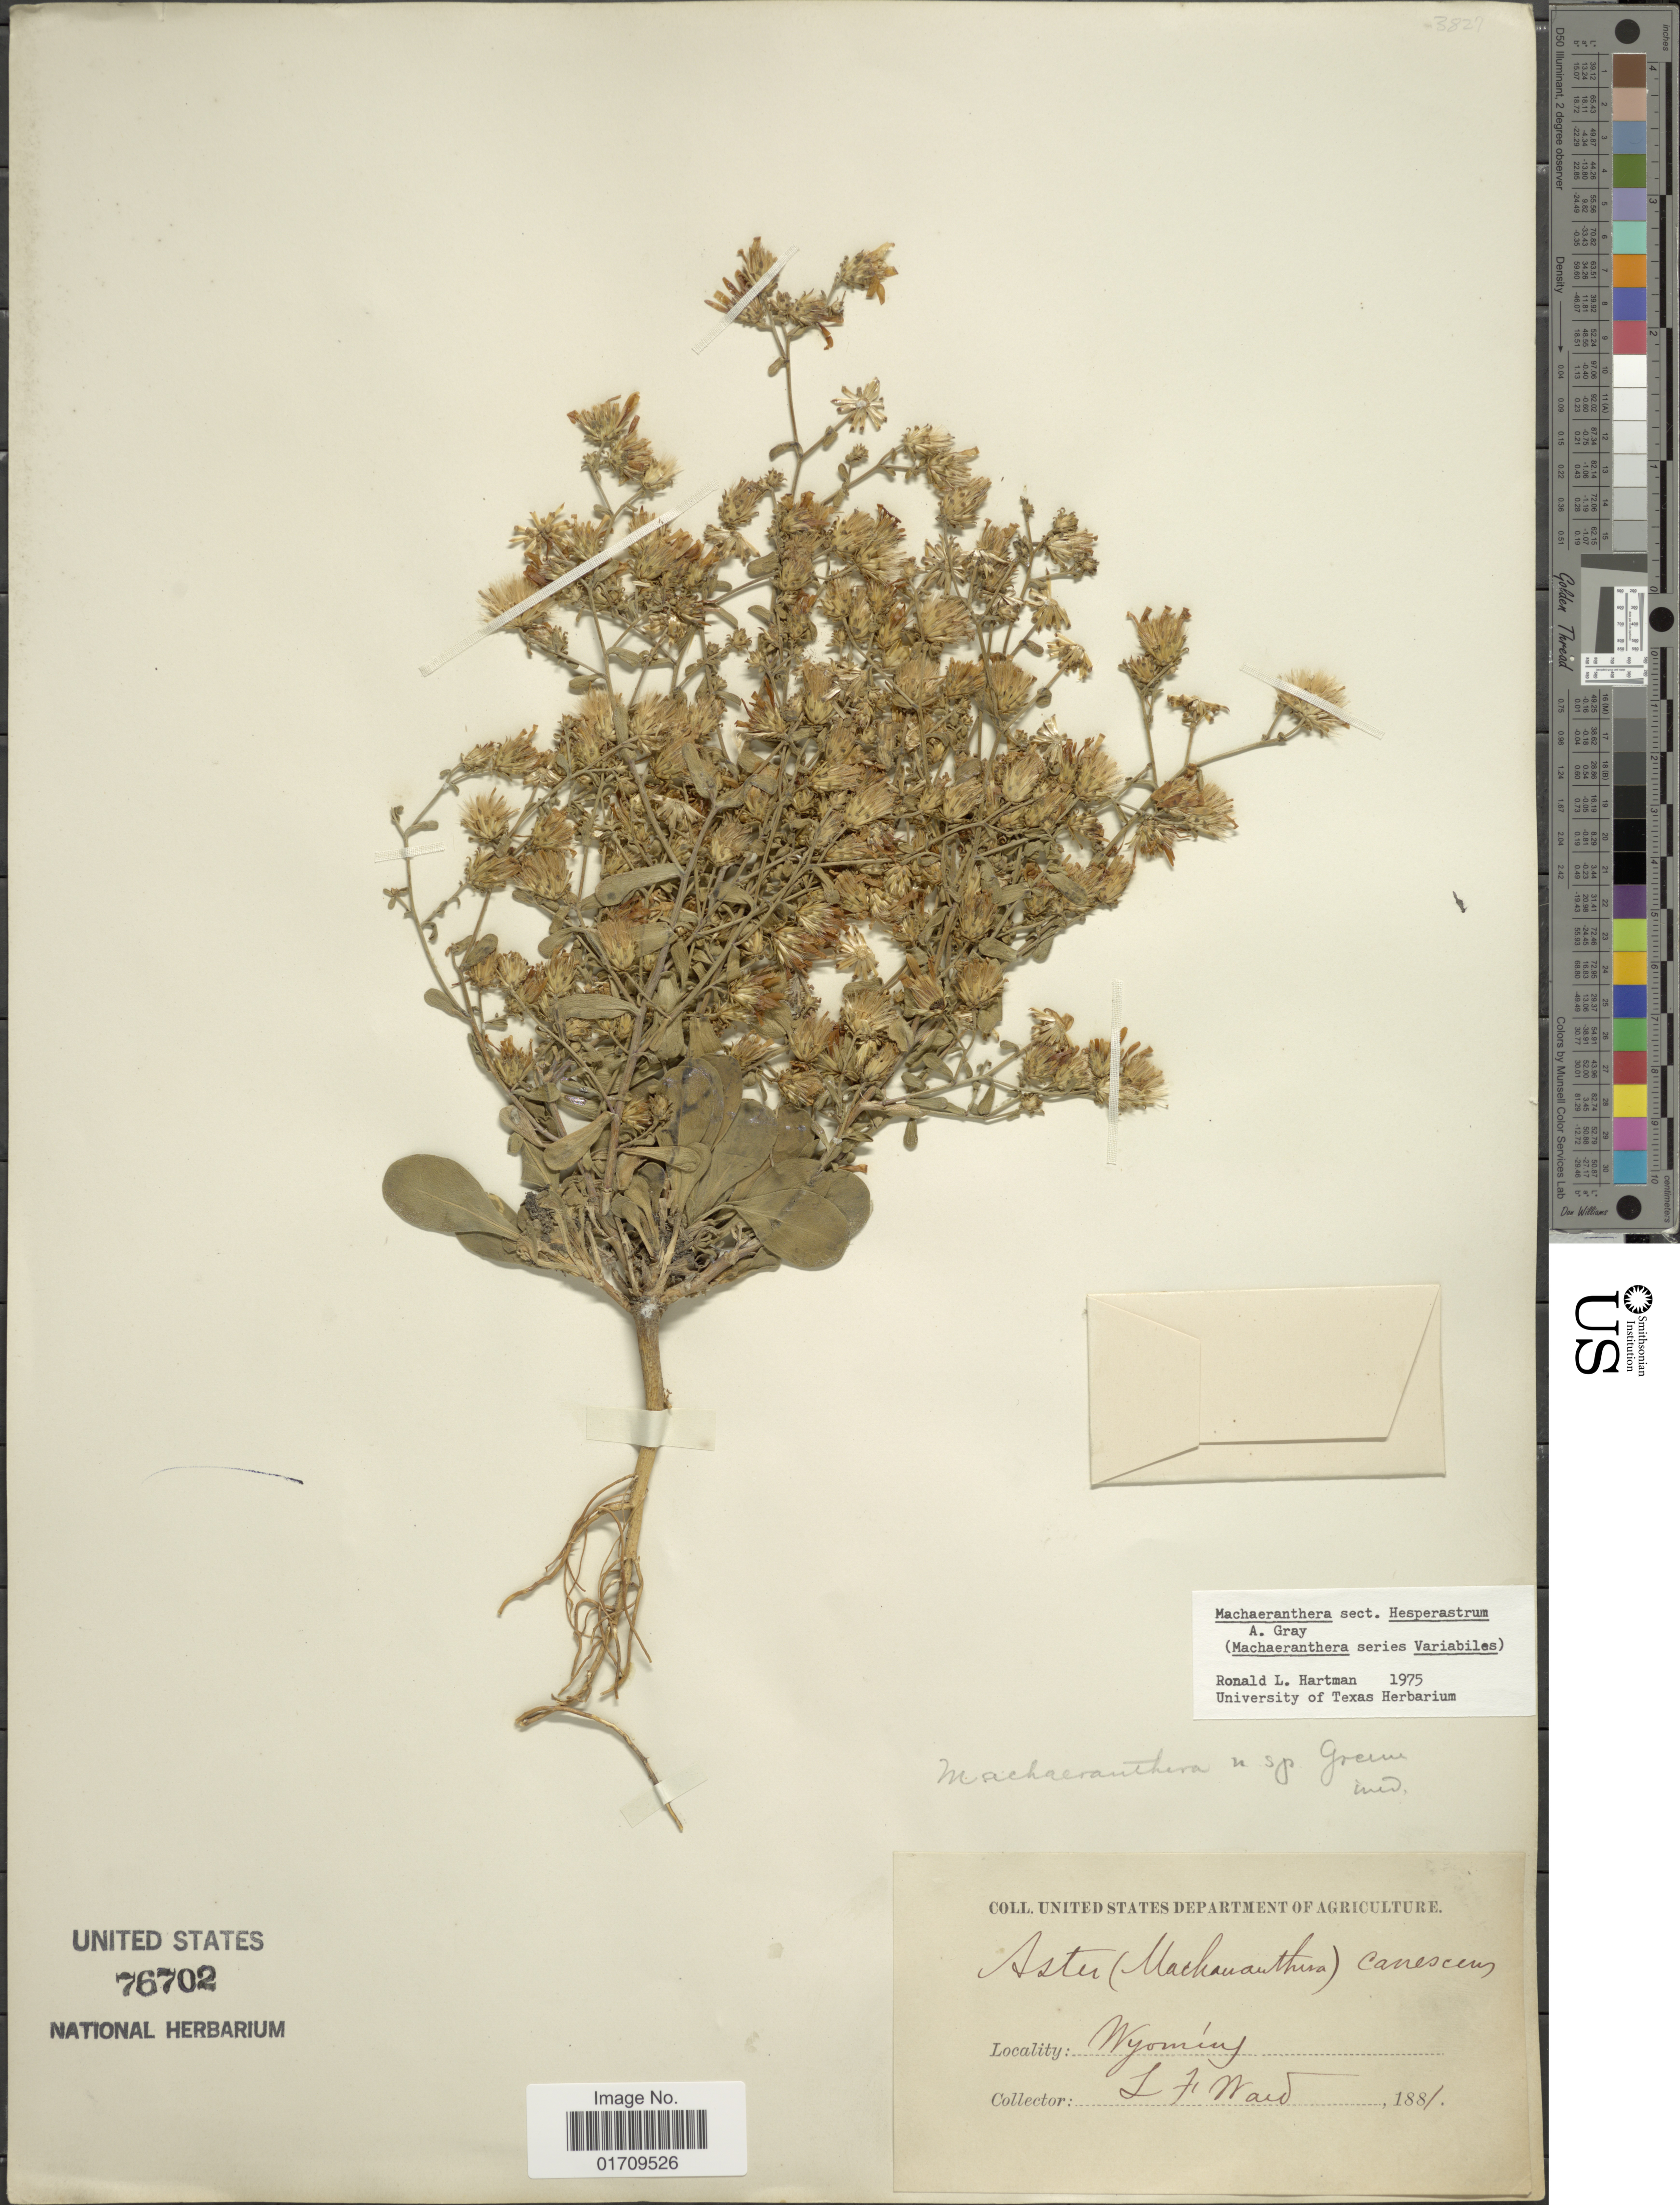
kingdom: Plantae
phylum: Tracheophyta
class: Magnoliopsida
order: Asterales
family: Asteraceae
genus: Machaeranthera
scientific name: Machaeranthera sp.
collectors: L. Ward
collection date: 1881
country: United States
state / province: Wyoming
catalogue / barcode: US 76702